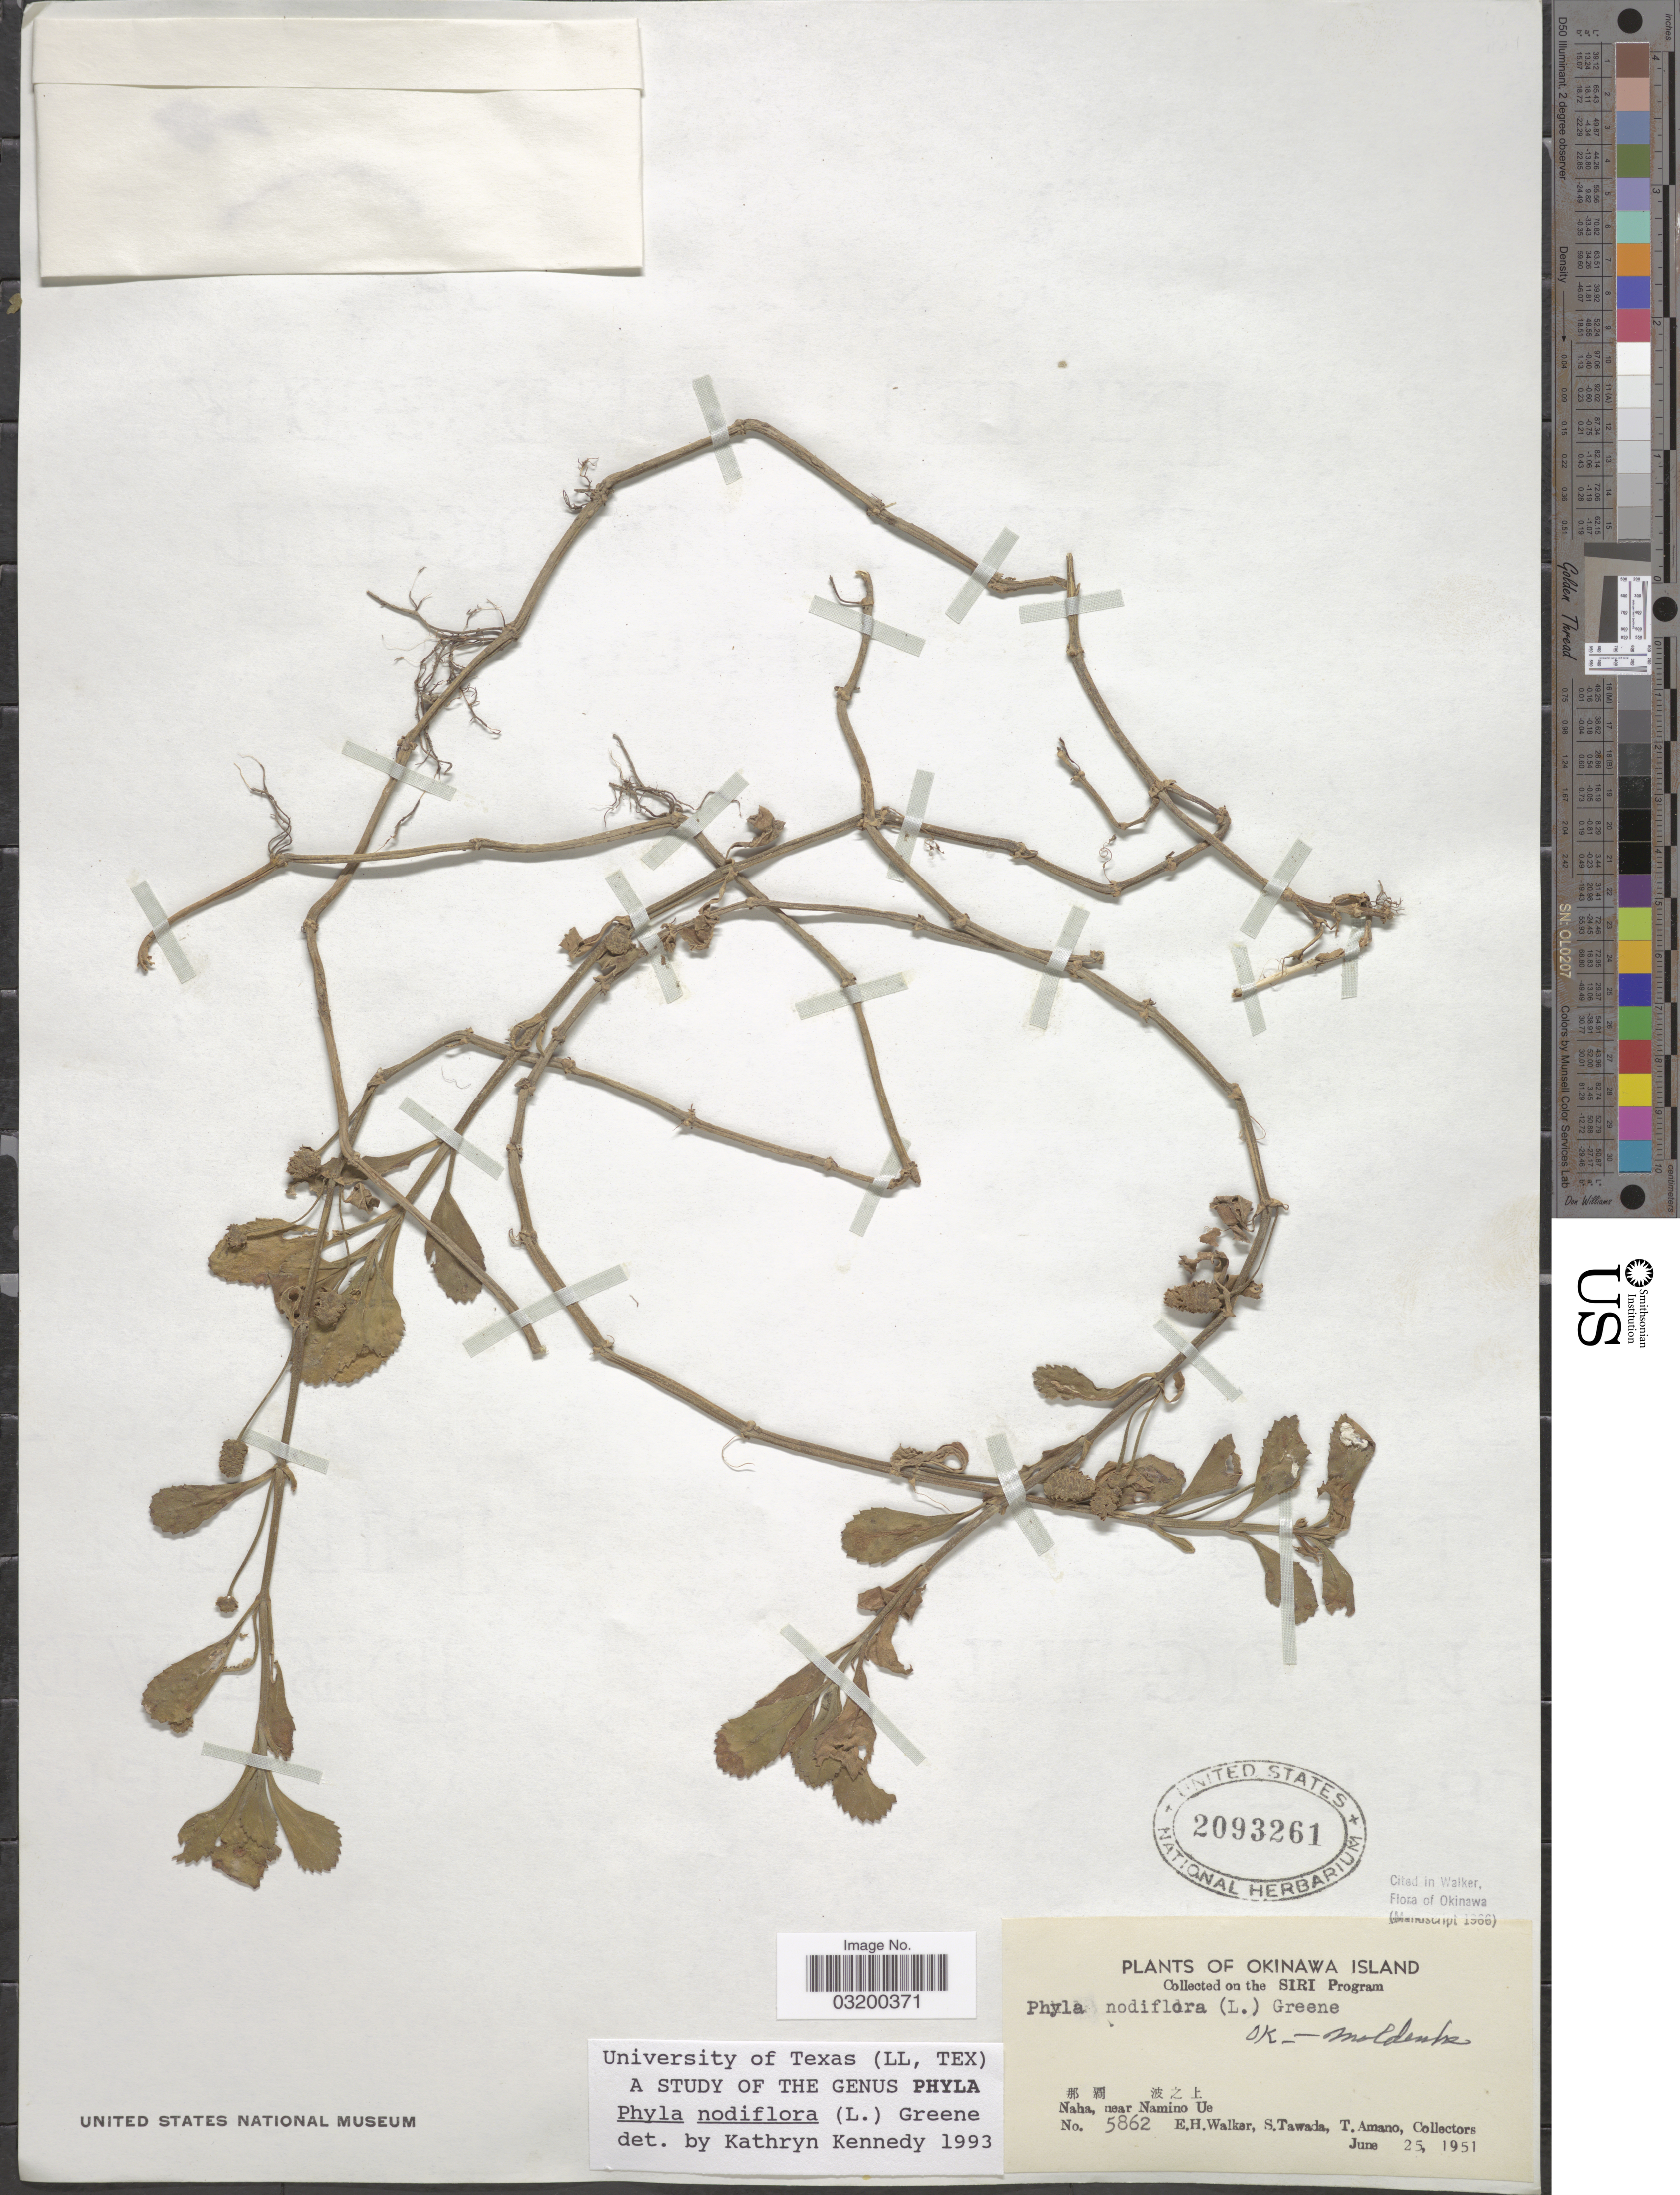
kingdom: Plantae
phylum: Tracheophyta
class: Magnoliopsida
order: Lamiales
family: Verbenaceae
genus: Phyla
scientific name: Phyla nodiflora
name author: (L.) Greene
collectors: E. H. Walker, S. Tawada & T. Amano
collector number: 5862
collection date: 1951-06-25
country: Japan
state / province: Okinawa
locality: Okinawa Island. Naha, Near Namino Ue.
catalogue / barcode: US 2093261